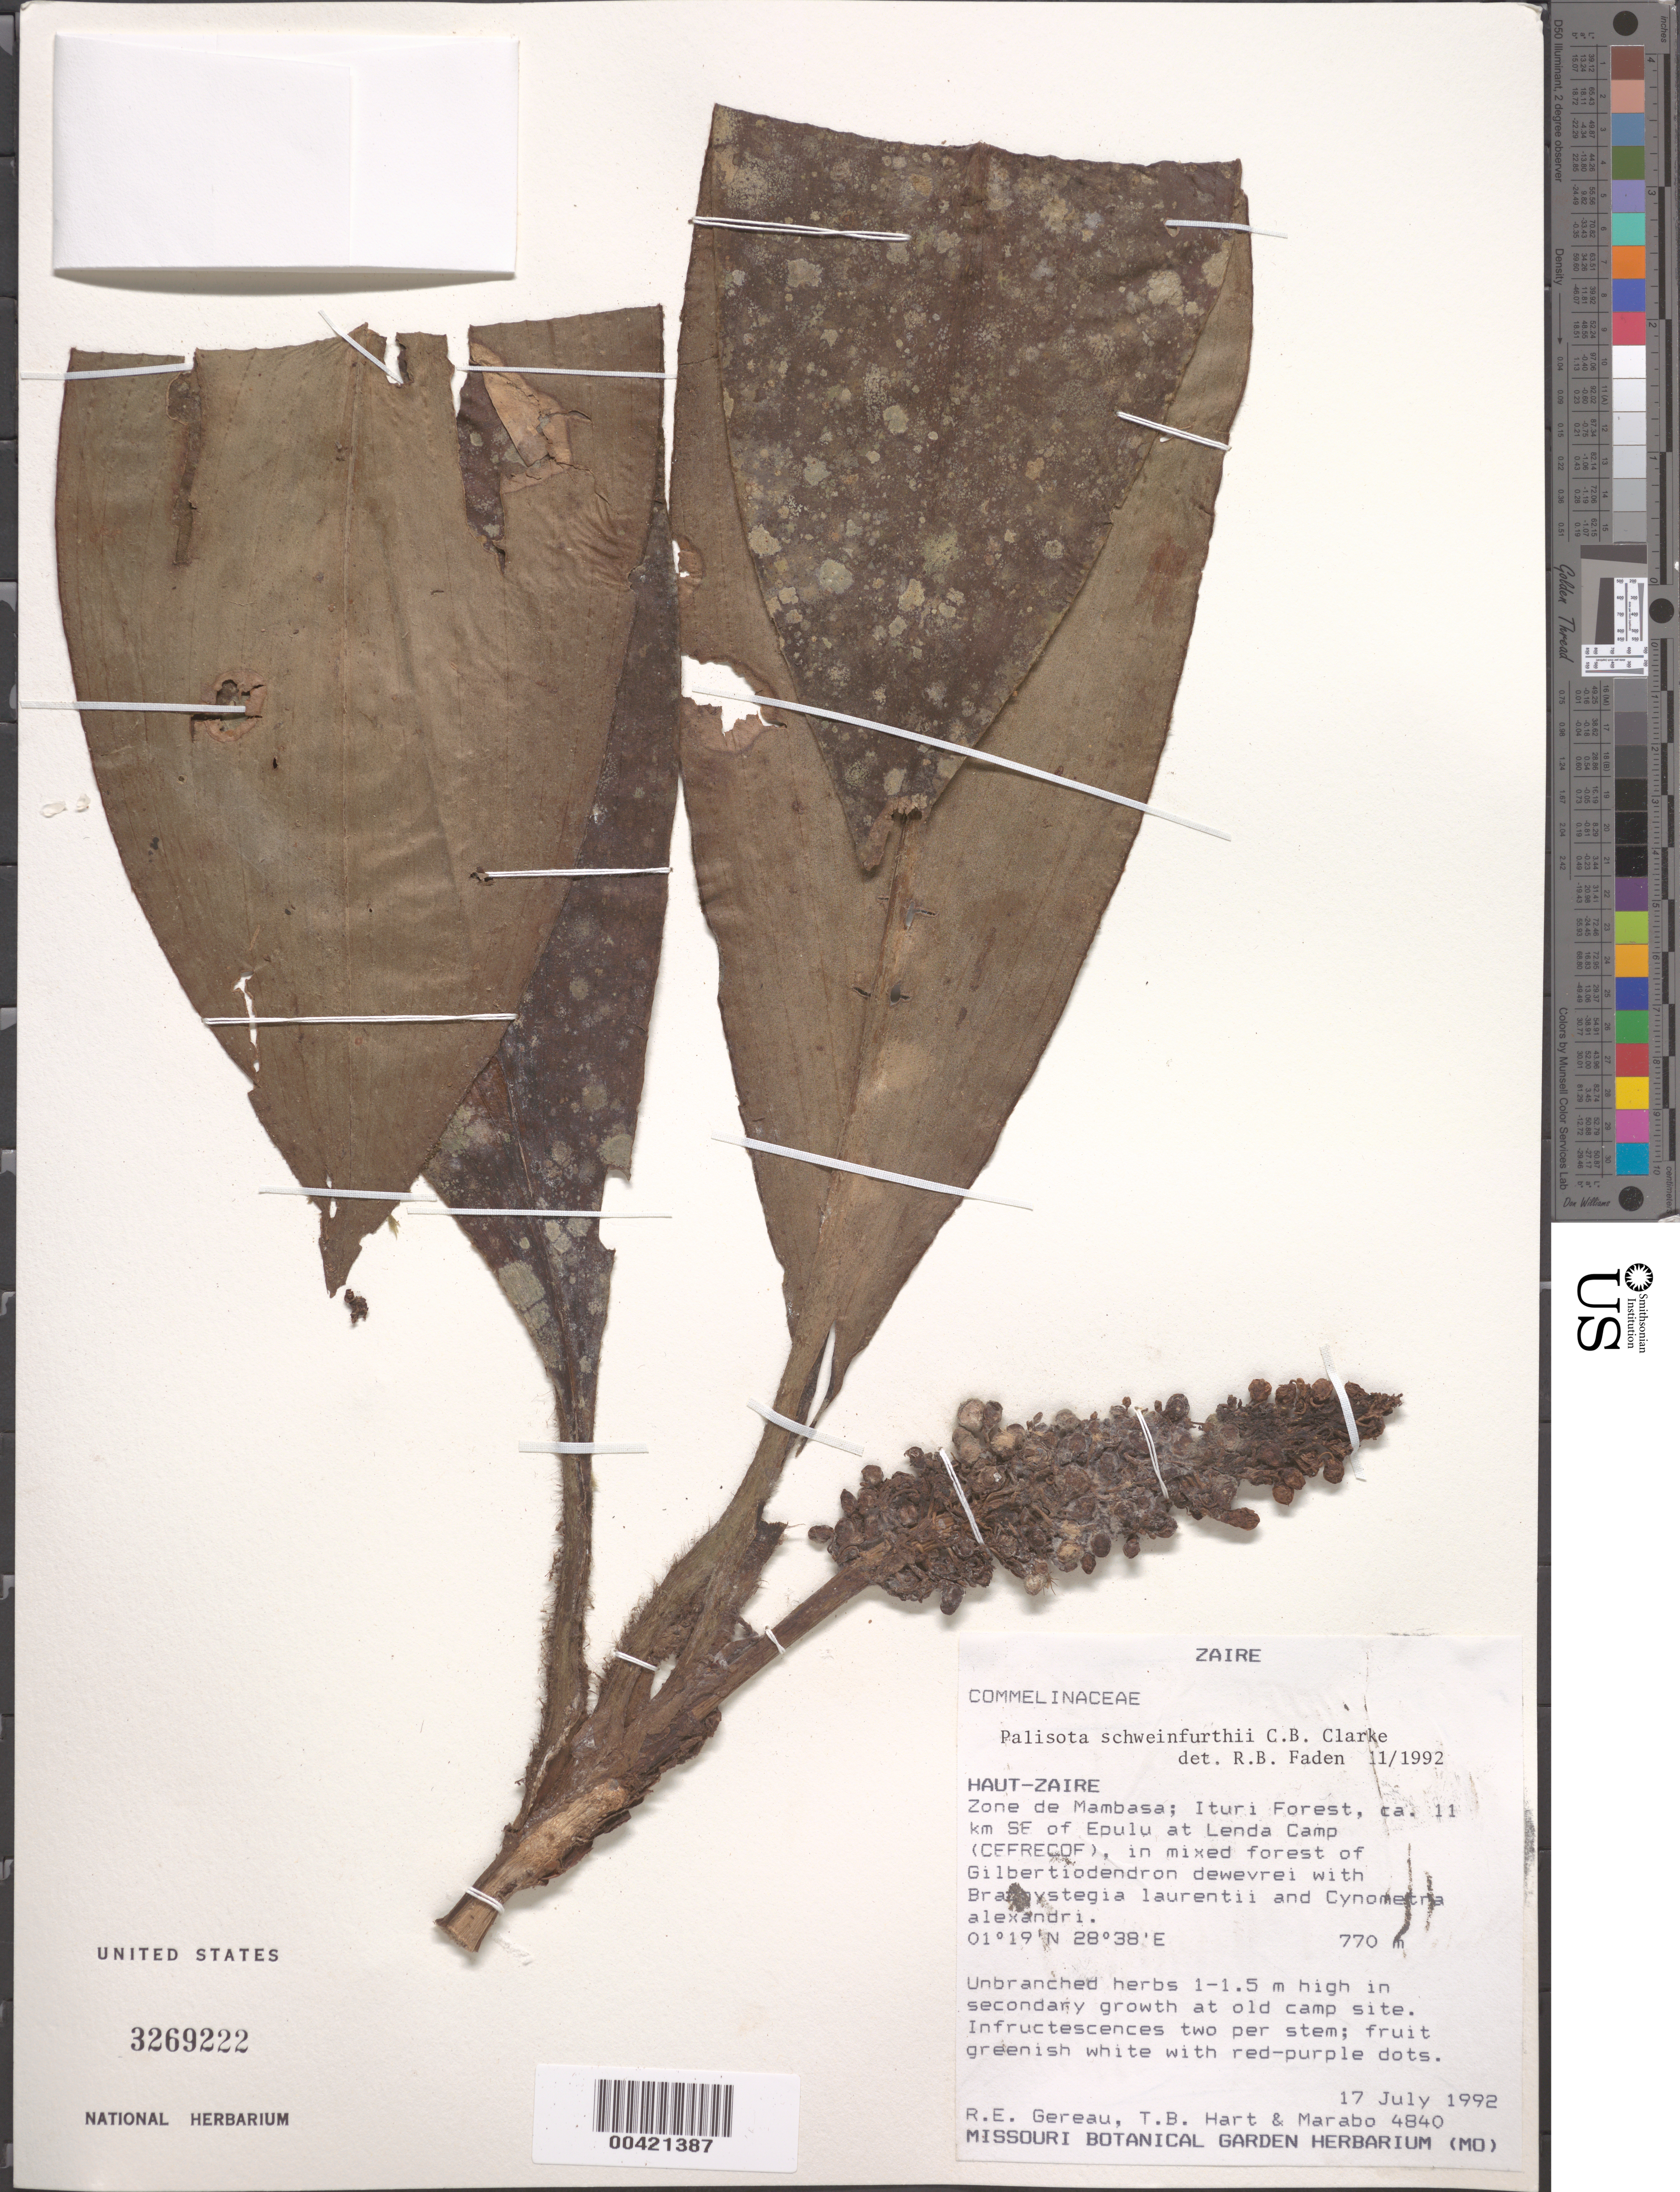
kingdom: Plantae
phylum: Tracheophyta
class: Liliopsida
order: Commelinales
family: Commelinaceae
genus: Palisota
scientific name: Palisota schweinfurthii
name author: C.B. Clarke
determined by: Faden, Robert B., (US), Smithsonian Institution - National Museum of Natural History (UNITED STATES)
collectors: R. E. Gereau, T. B. Hart & -. Marabo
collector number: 4840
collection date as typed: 17 Jul 1992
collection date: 1992-07-17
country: Congo, Democratic Republic of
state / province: Nord-Kivu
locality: Ituri forest w bank of epulu river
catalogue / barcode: US 3269222